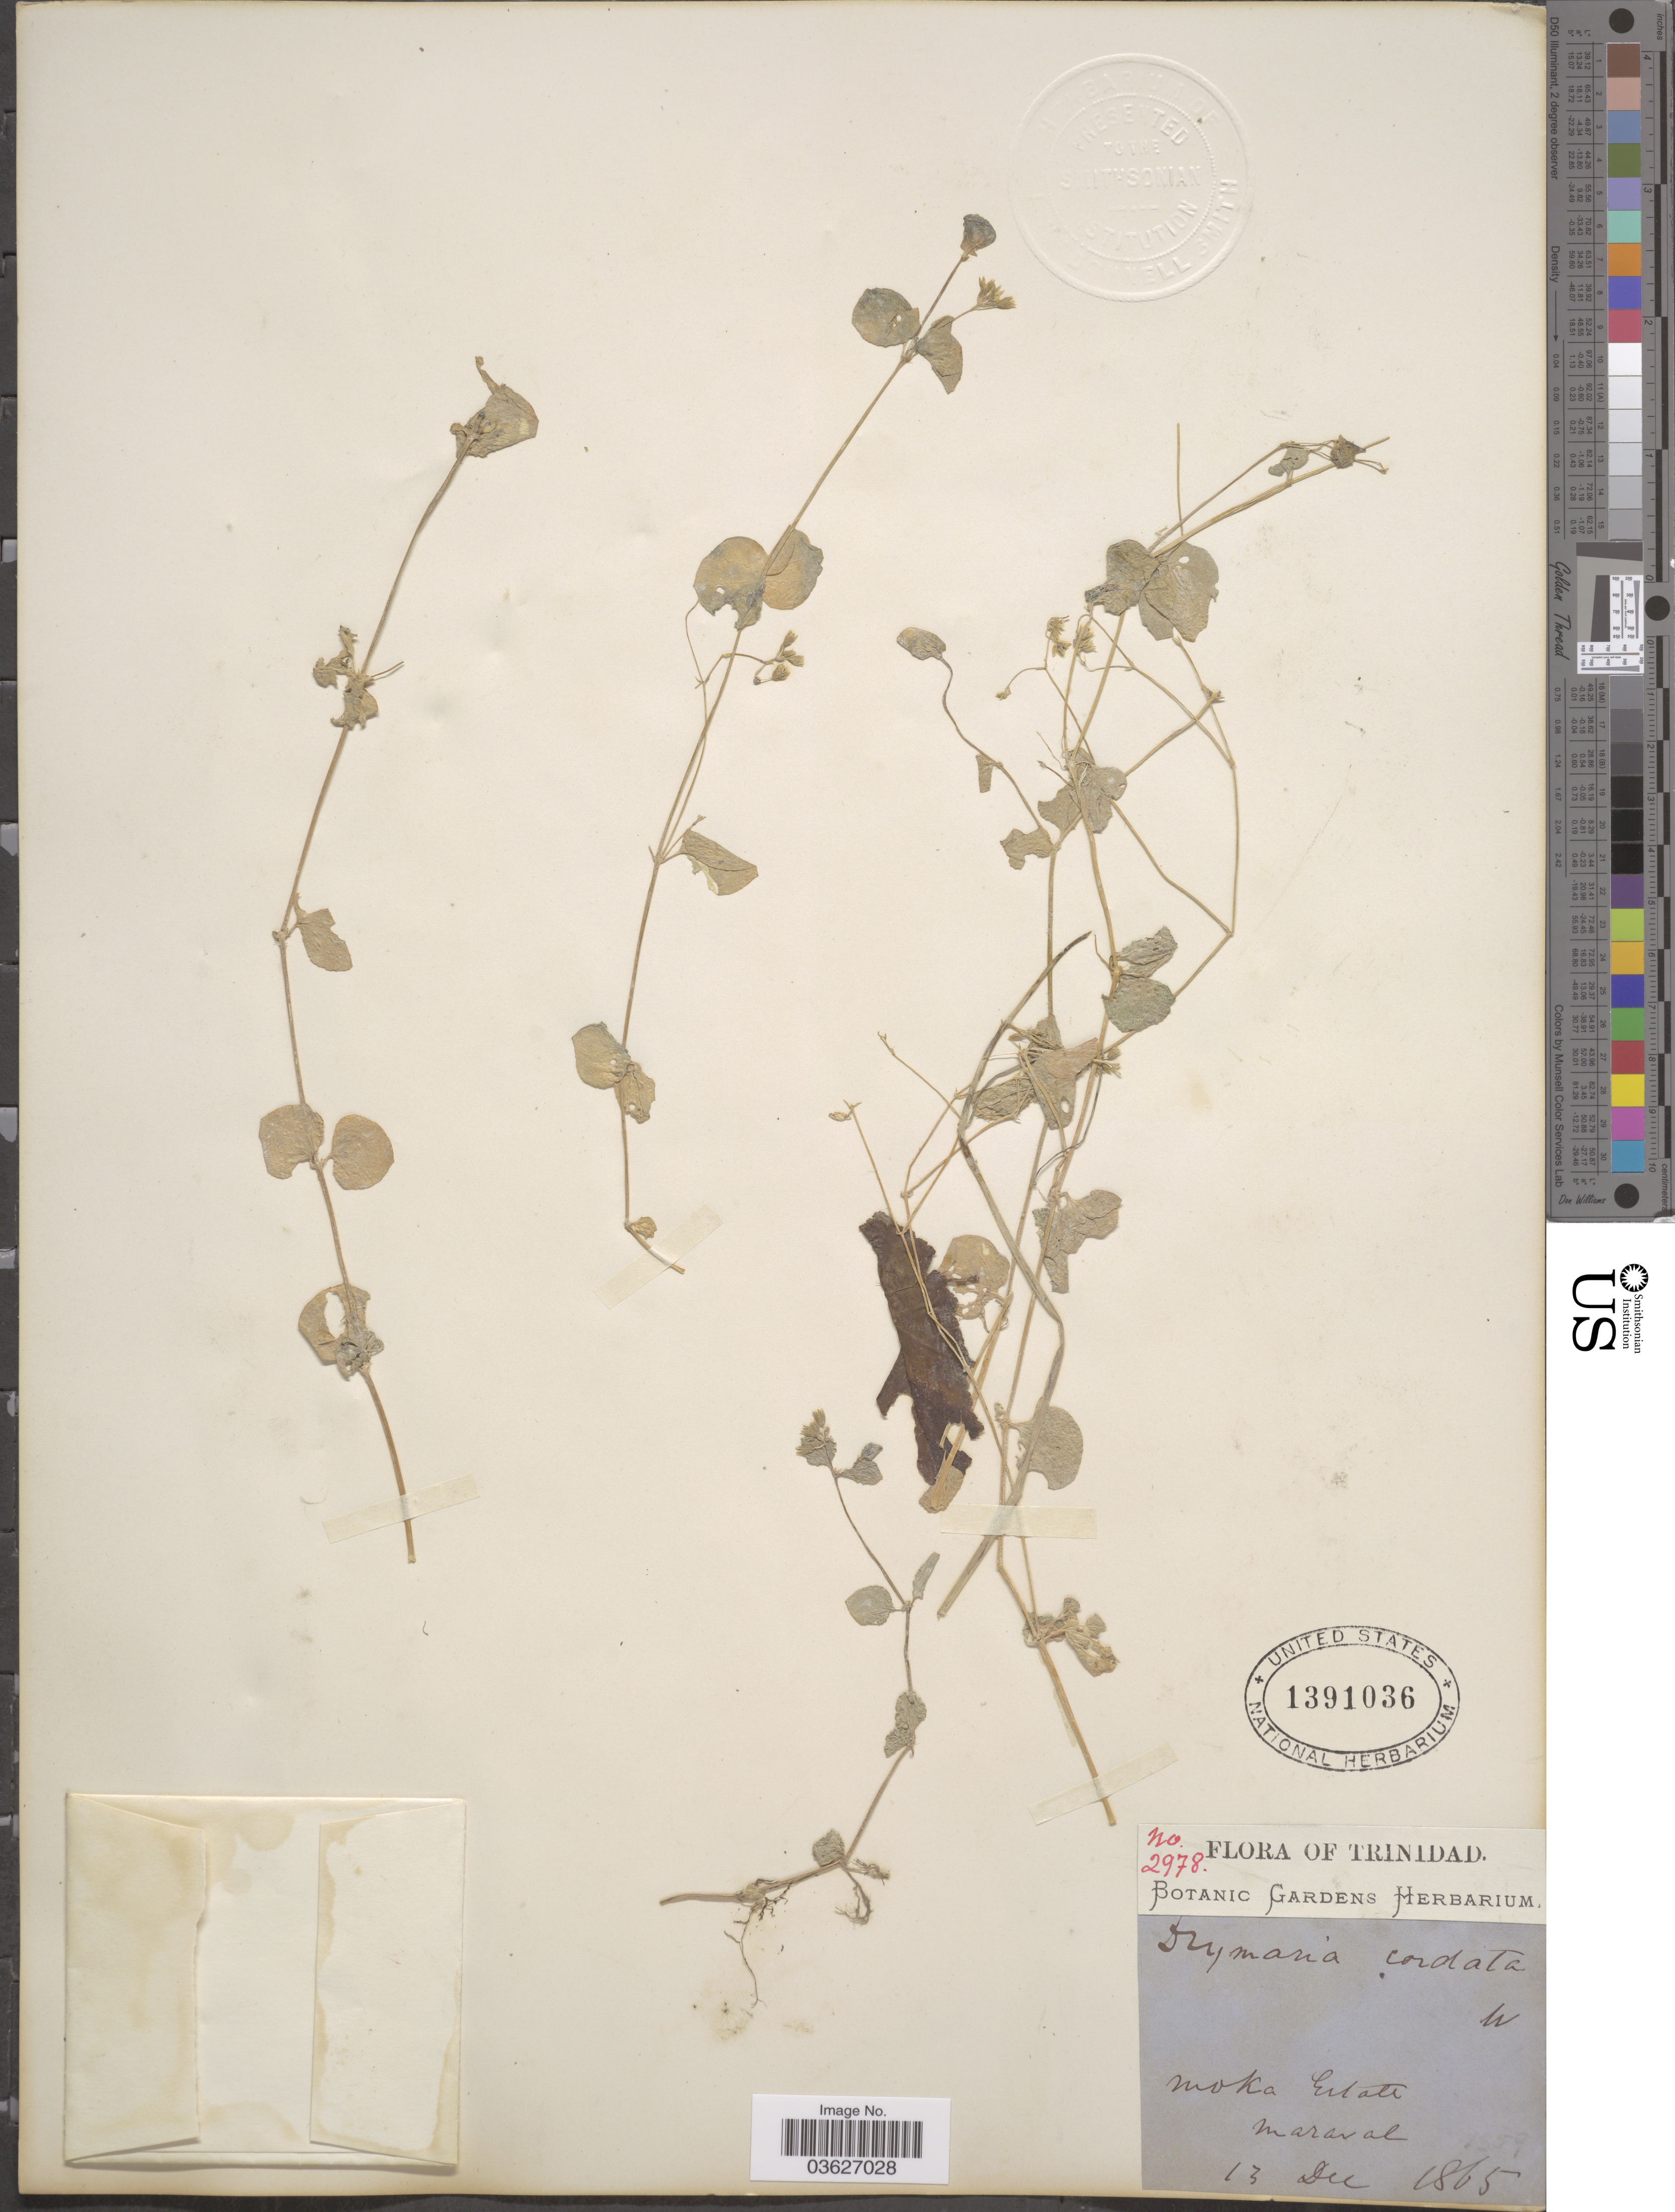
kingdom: Plantae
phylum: Tracheophyta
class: Magnoliopsida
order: Caryophyllales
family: Caryophyllaceae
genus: Drymaria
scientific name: Drymaria cordata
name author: (L.) Willd. ex Schult.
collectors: ex herb. Botanic Gardens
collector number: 2978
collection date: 1865-12-13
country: Trinidad and Tobago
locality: Trinidad. Moka Estate. Maraval.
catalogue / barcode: US 1391036